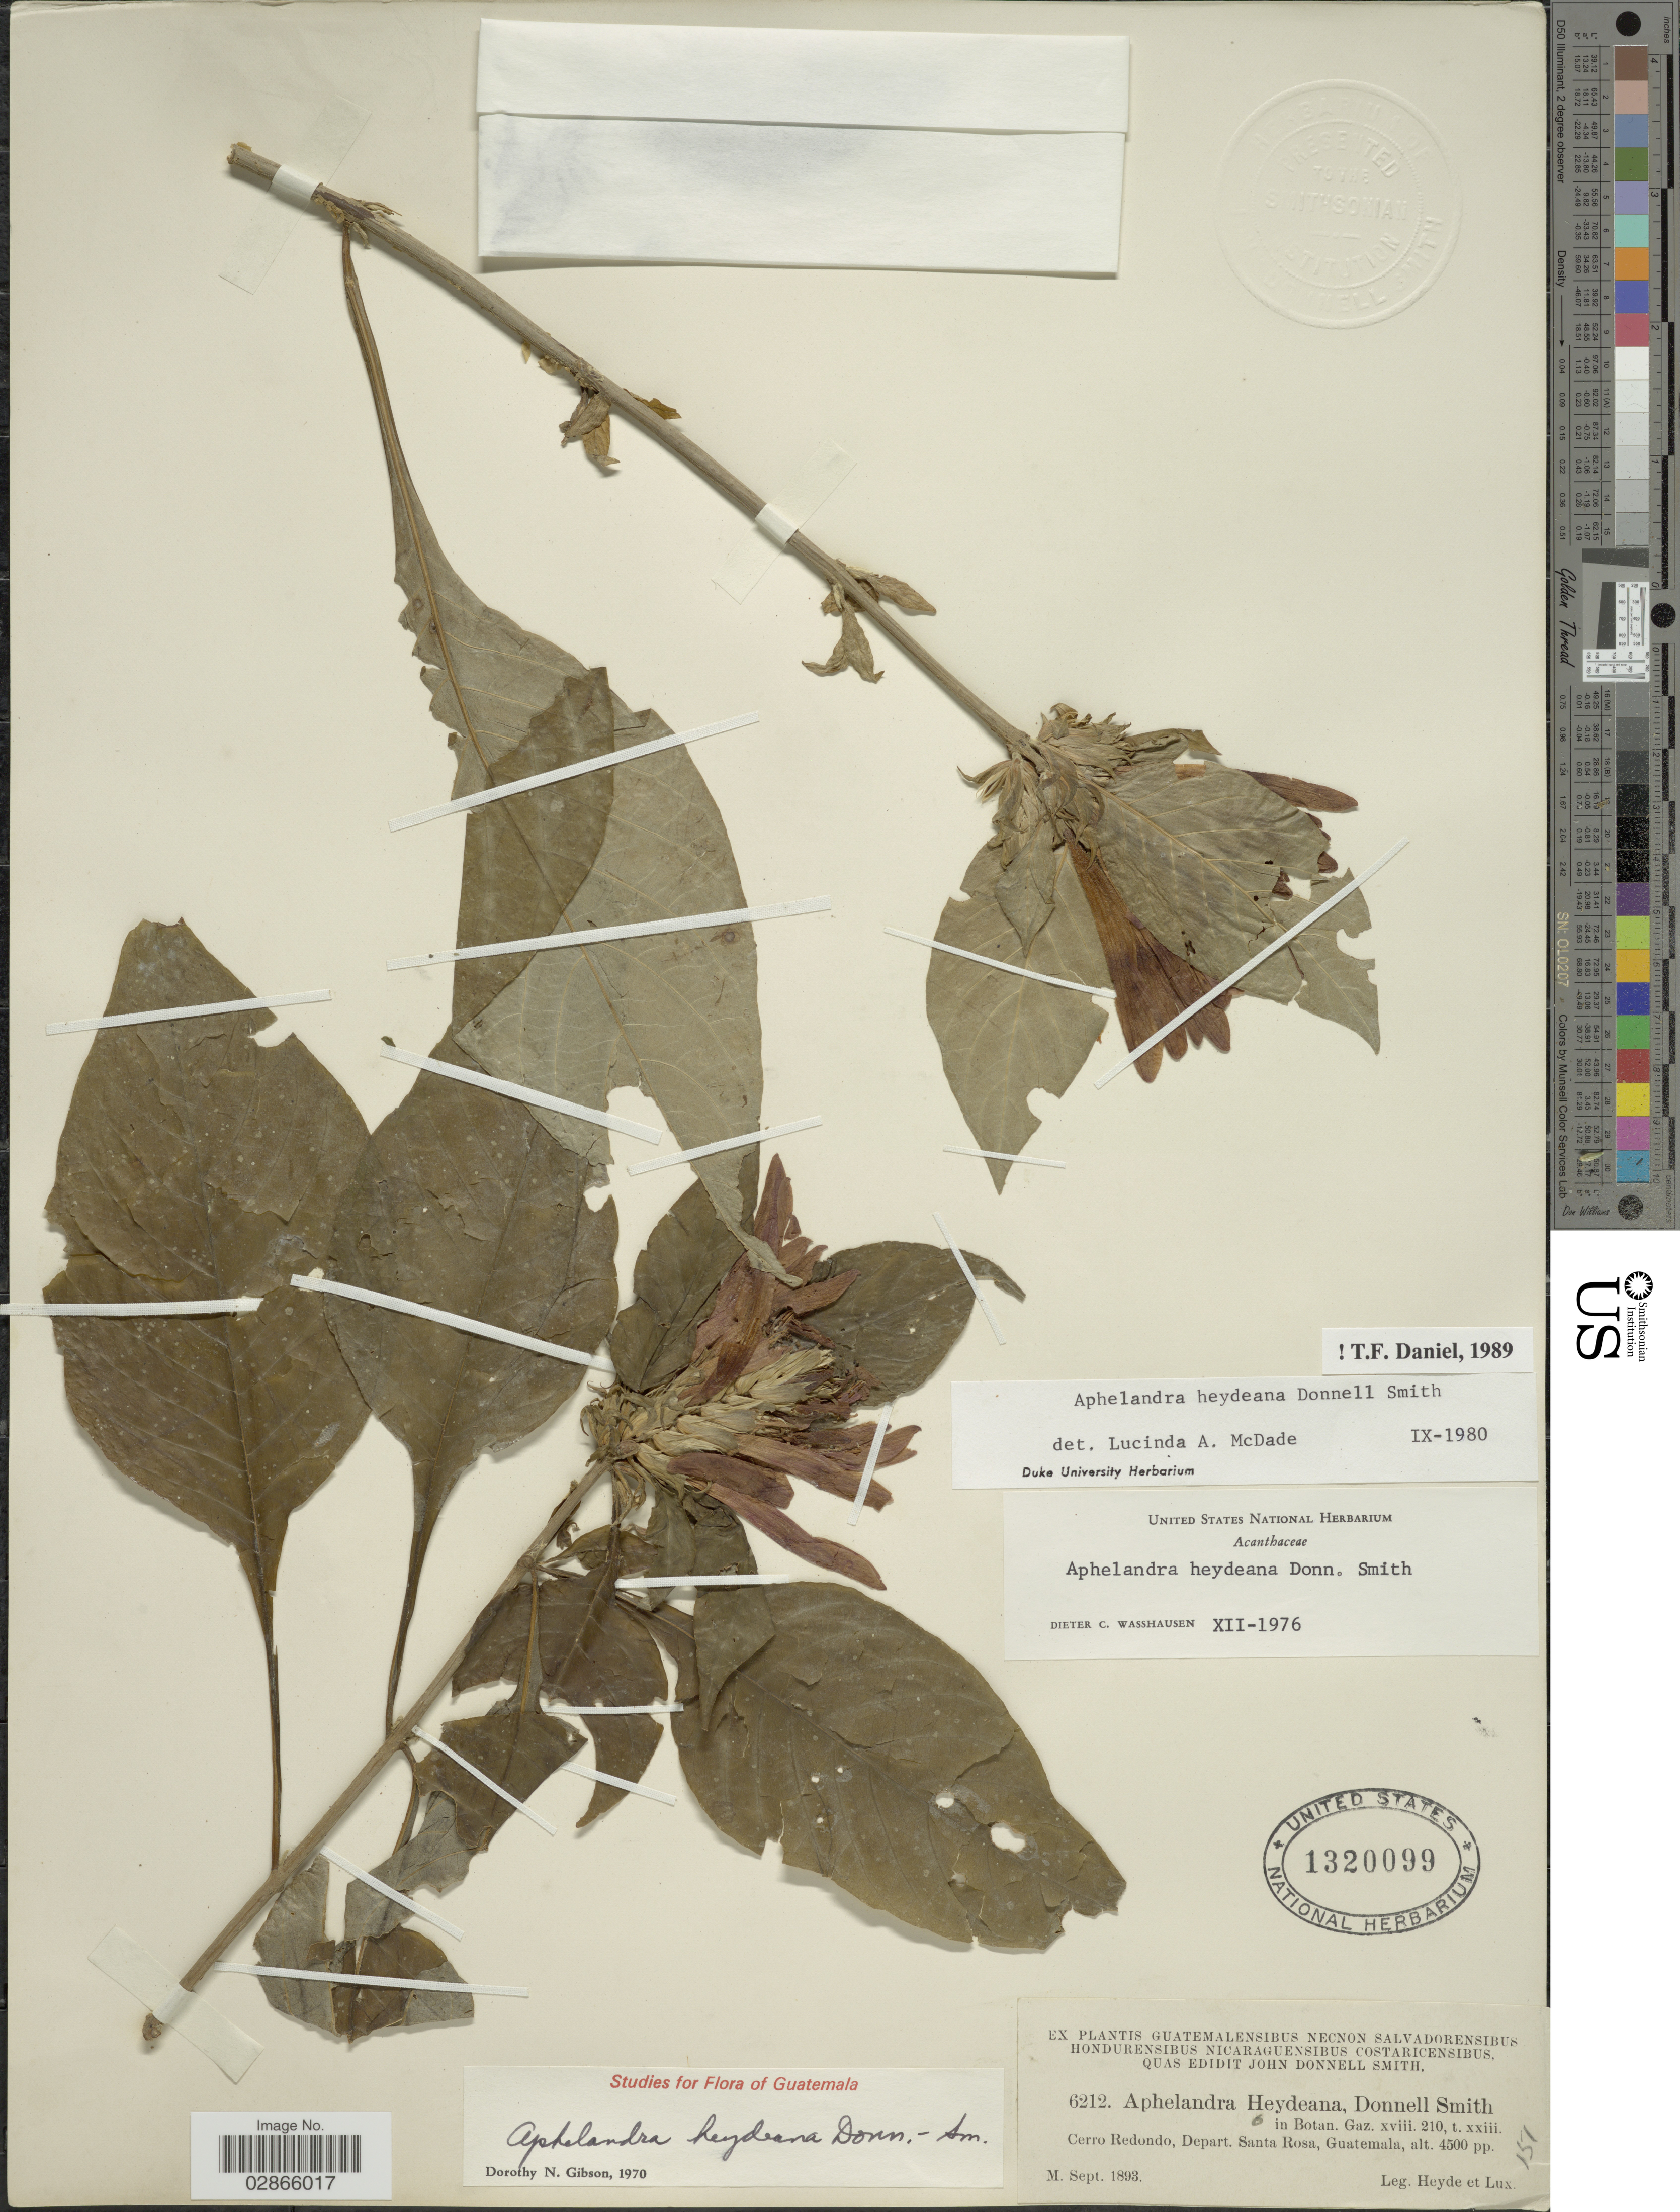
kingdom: Plantae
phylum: Tracheophyta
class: Magnoliopsida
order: Lamiales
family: Acanthaceae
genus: Aphelandra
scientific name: Aphelandra heydeana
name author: Donn. Sm.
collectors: Heyde & Lux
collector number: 6212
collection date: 1893-09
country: Guatemala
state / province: Santa Rosa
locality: Cerro Redondo, Depart. Santa Rosa.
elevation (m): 1372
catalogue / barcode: US 1320099